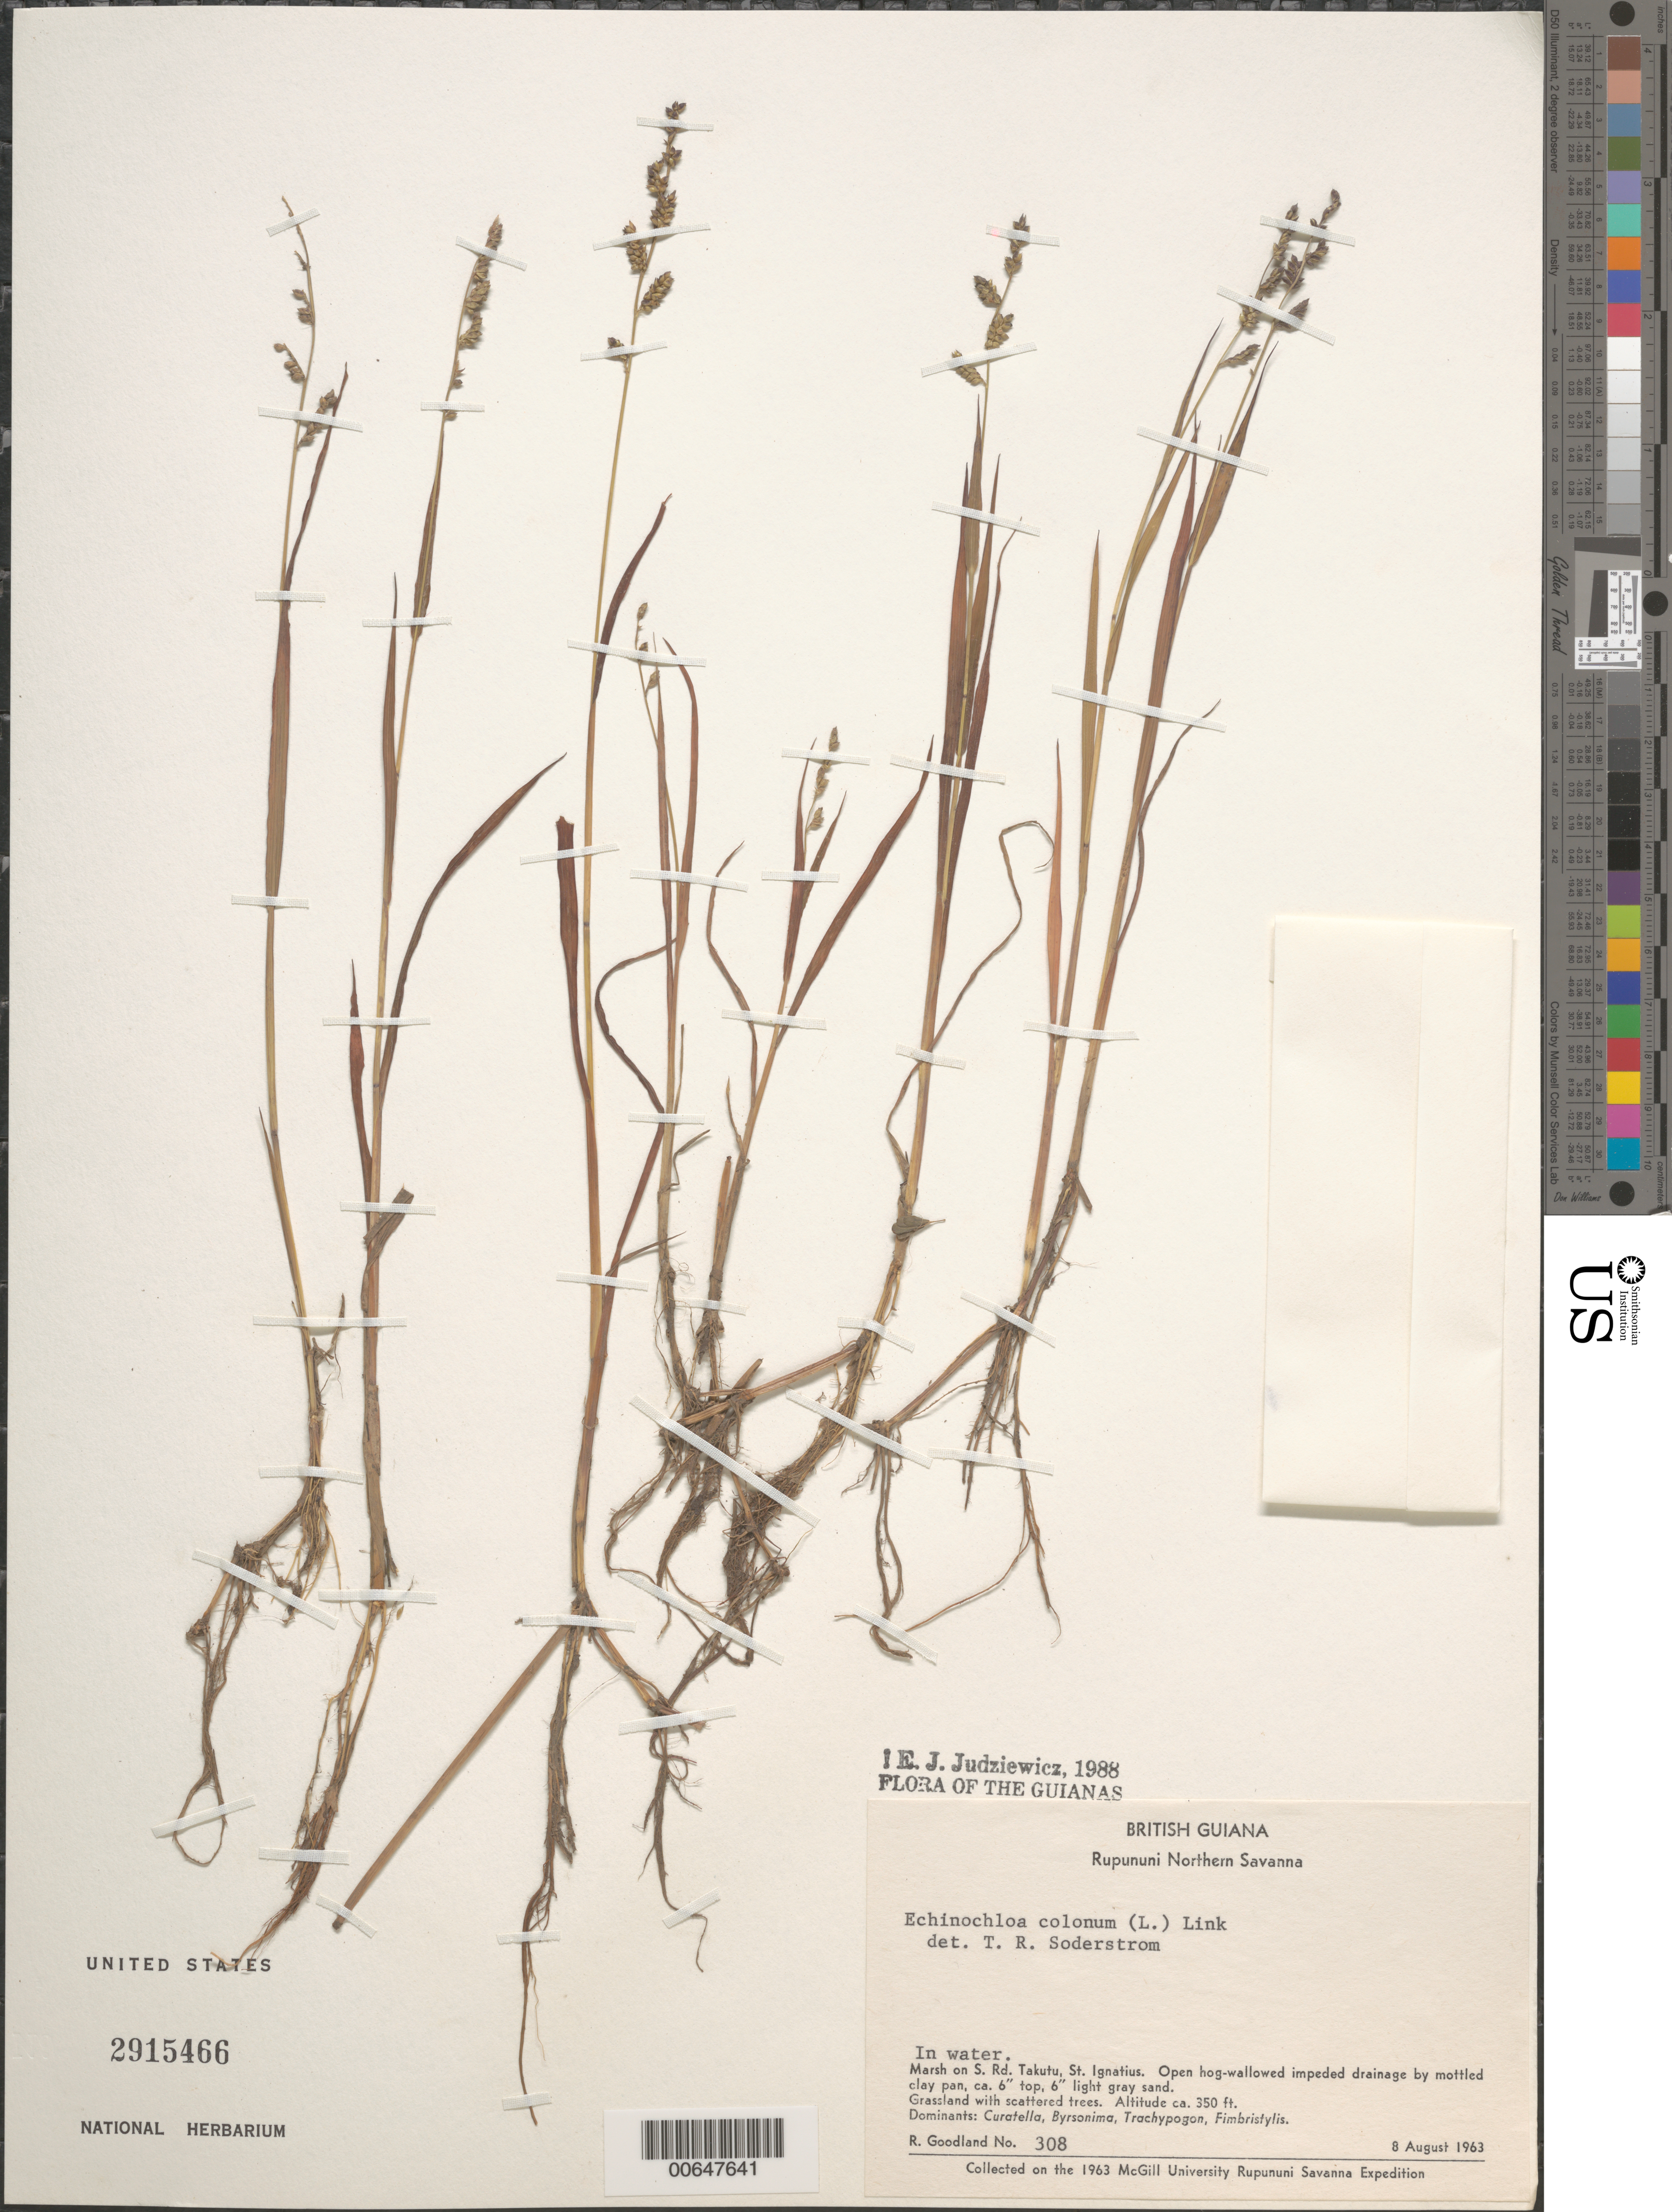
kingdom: Plantae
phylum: Tracheophyta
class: Liliopsida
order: Poales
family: Poaceae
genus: Echinochloa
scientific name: Echinochloa colona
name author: (L.) Link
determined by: Judziewicz, E. J.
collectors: R. Goodland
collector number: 308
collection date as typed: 8-Aug-63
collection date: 1963-08-08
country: Guyana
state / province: U. Takutu-U. Essequibo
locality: Rupununi Northern Savanna, St. Ignatius, 2 mi. S of; near Takutu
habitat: In water. Grassland with scattered trees. Dominants: Curatella, Byrsonima, Trachypogon, Fimbristylis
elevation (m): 107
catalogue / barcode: US 2915466